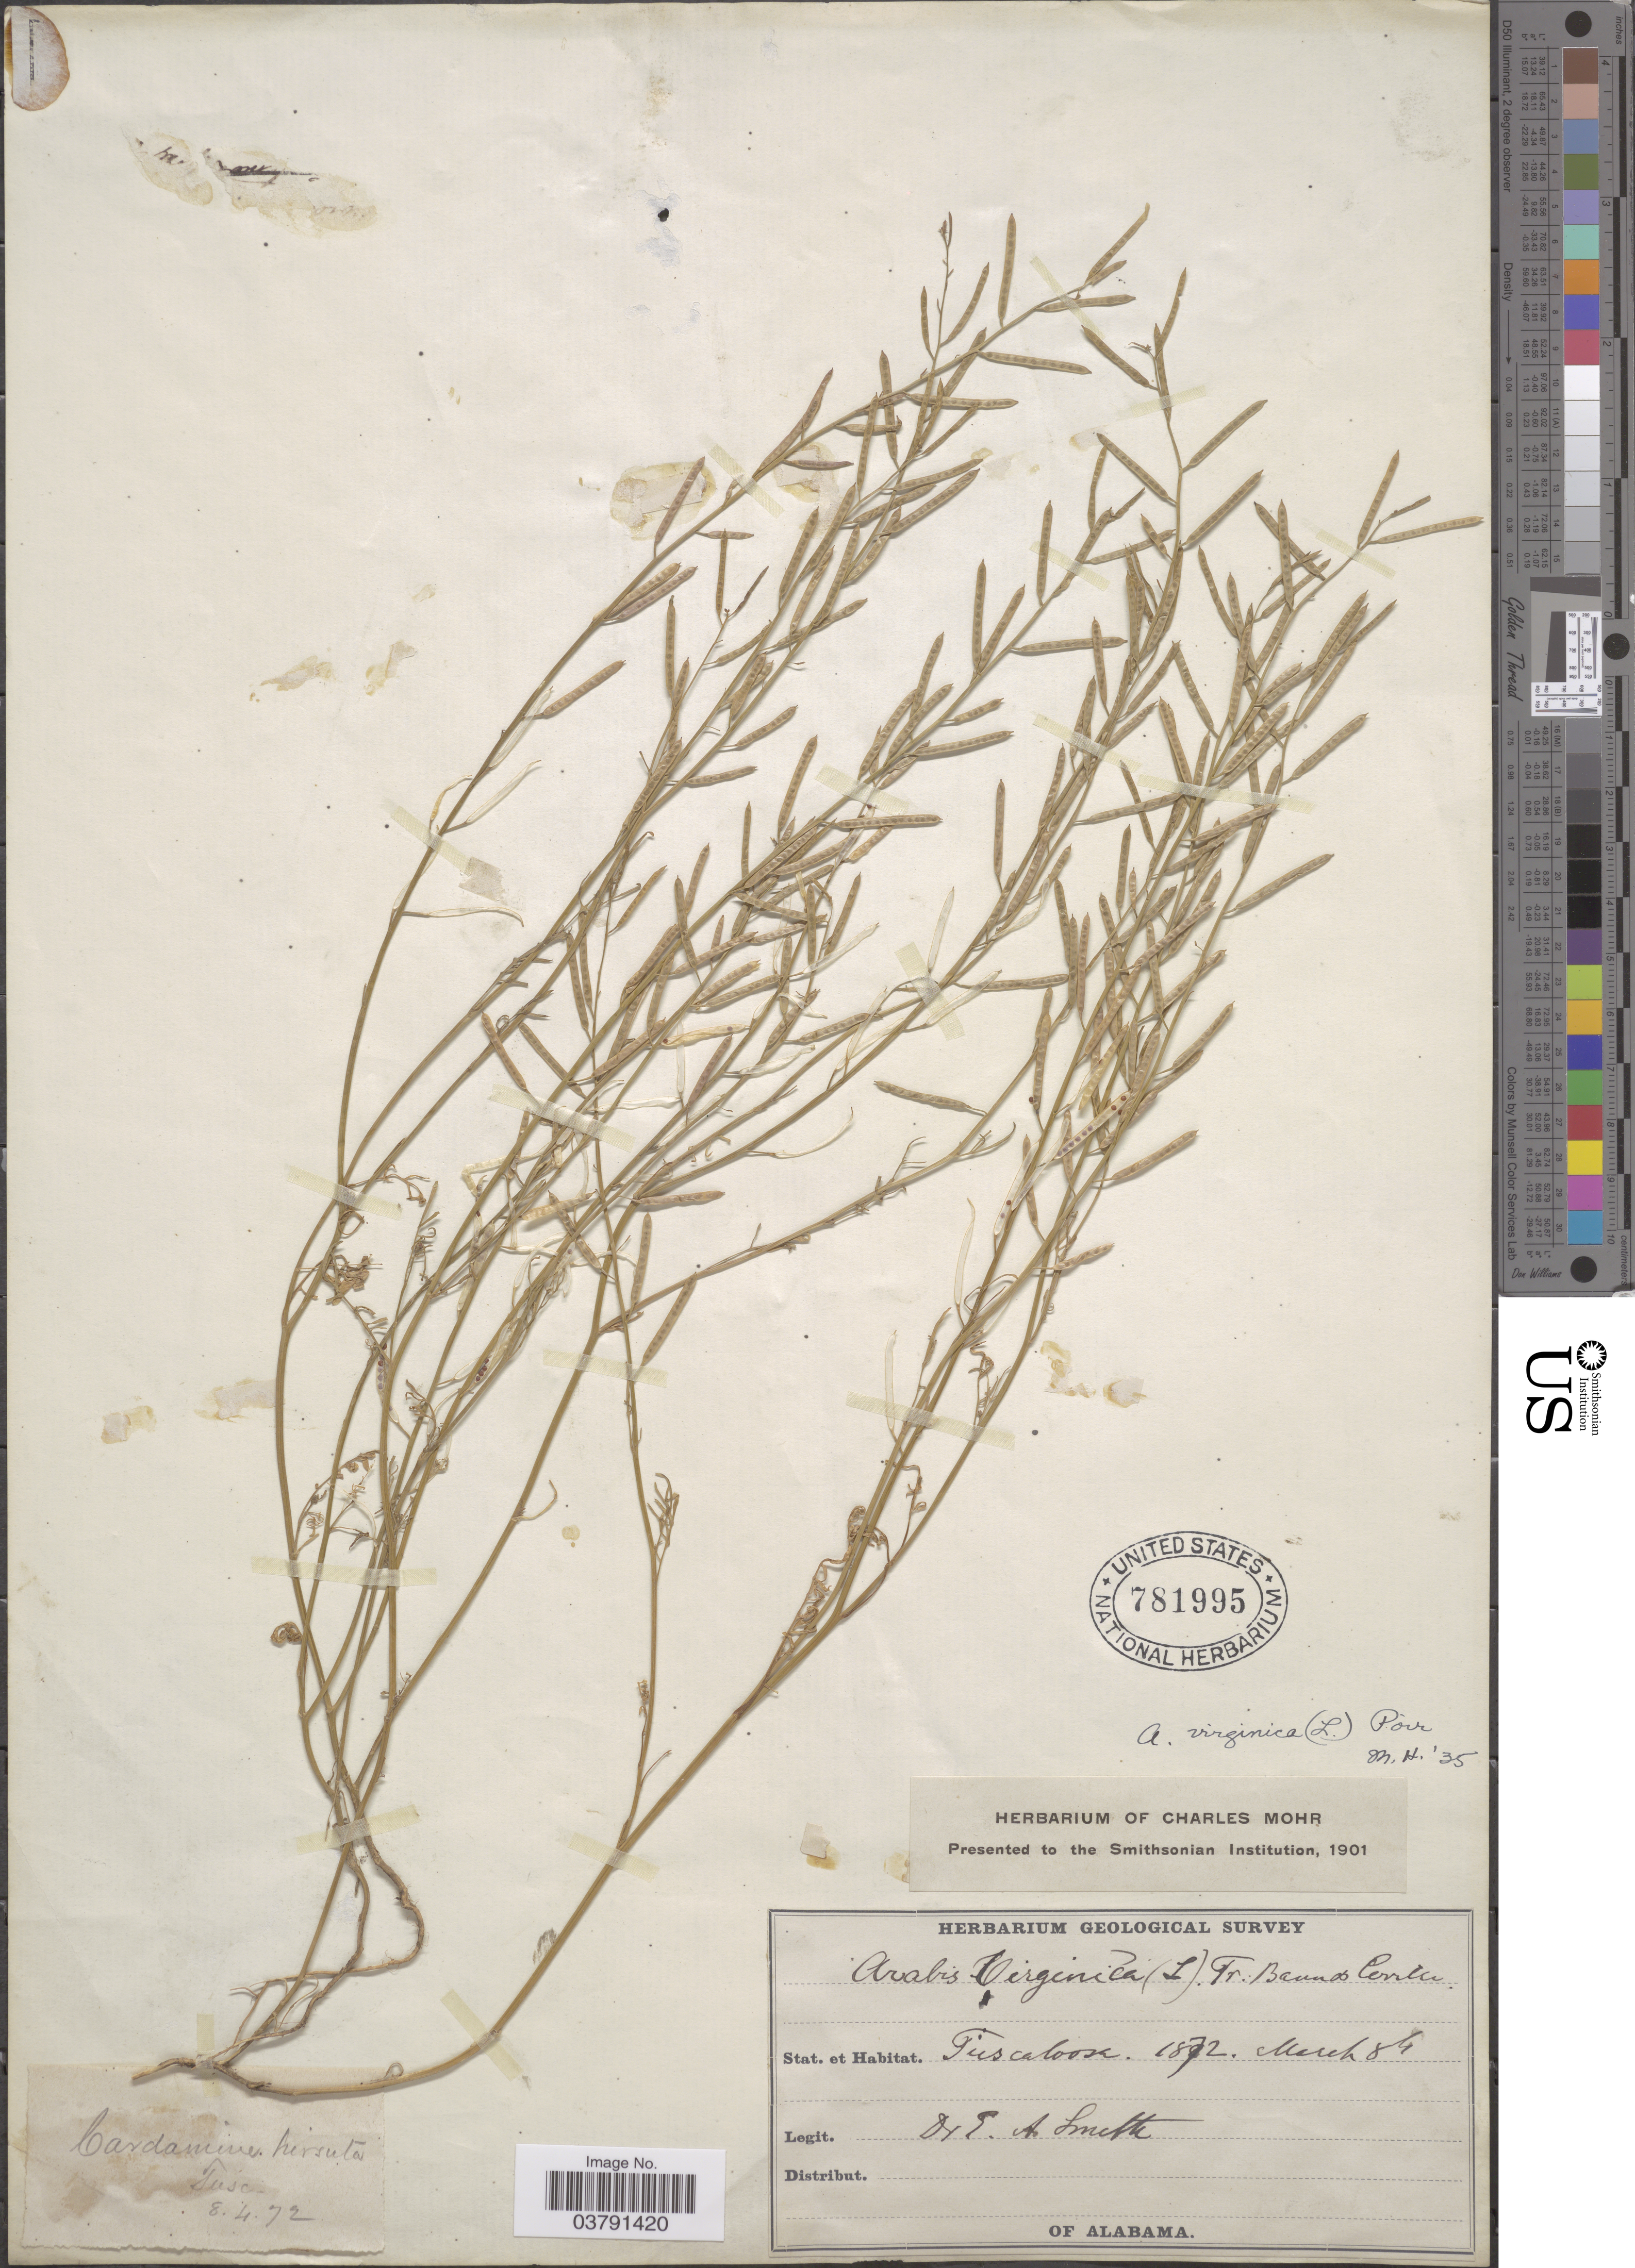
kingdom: Plantae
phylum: Tracheophyta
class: Magnoliopsida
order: Brassicales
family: Brassicaceae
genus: Planodes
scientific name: Planodes virginicum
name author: (L.) Greene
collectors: A. Smith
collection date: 1872-03-08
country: United States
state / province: Alabama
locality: Stat. Tuscaloosa.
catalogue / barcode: US 781995